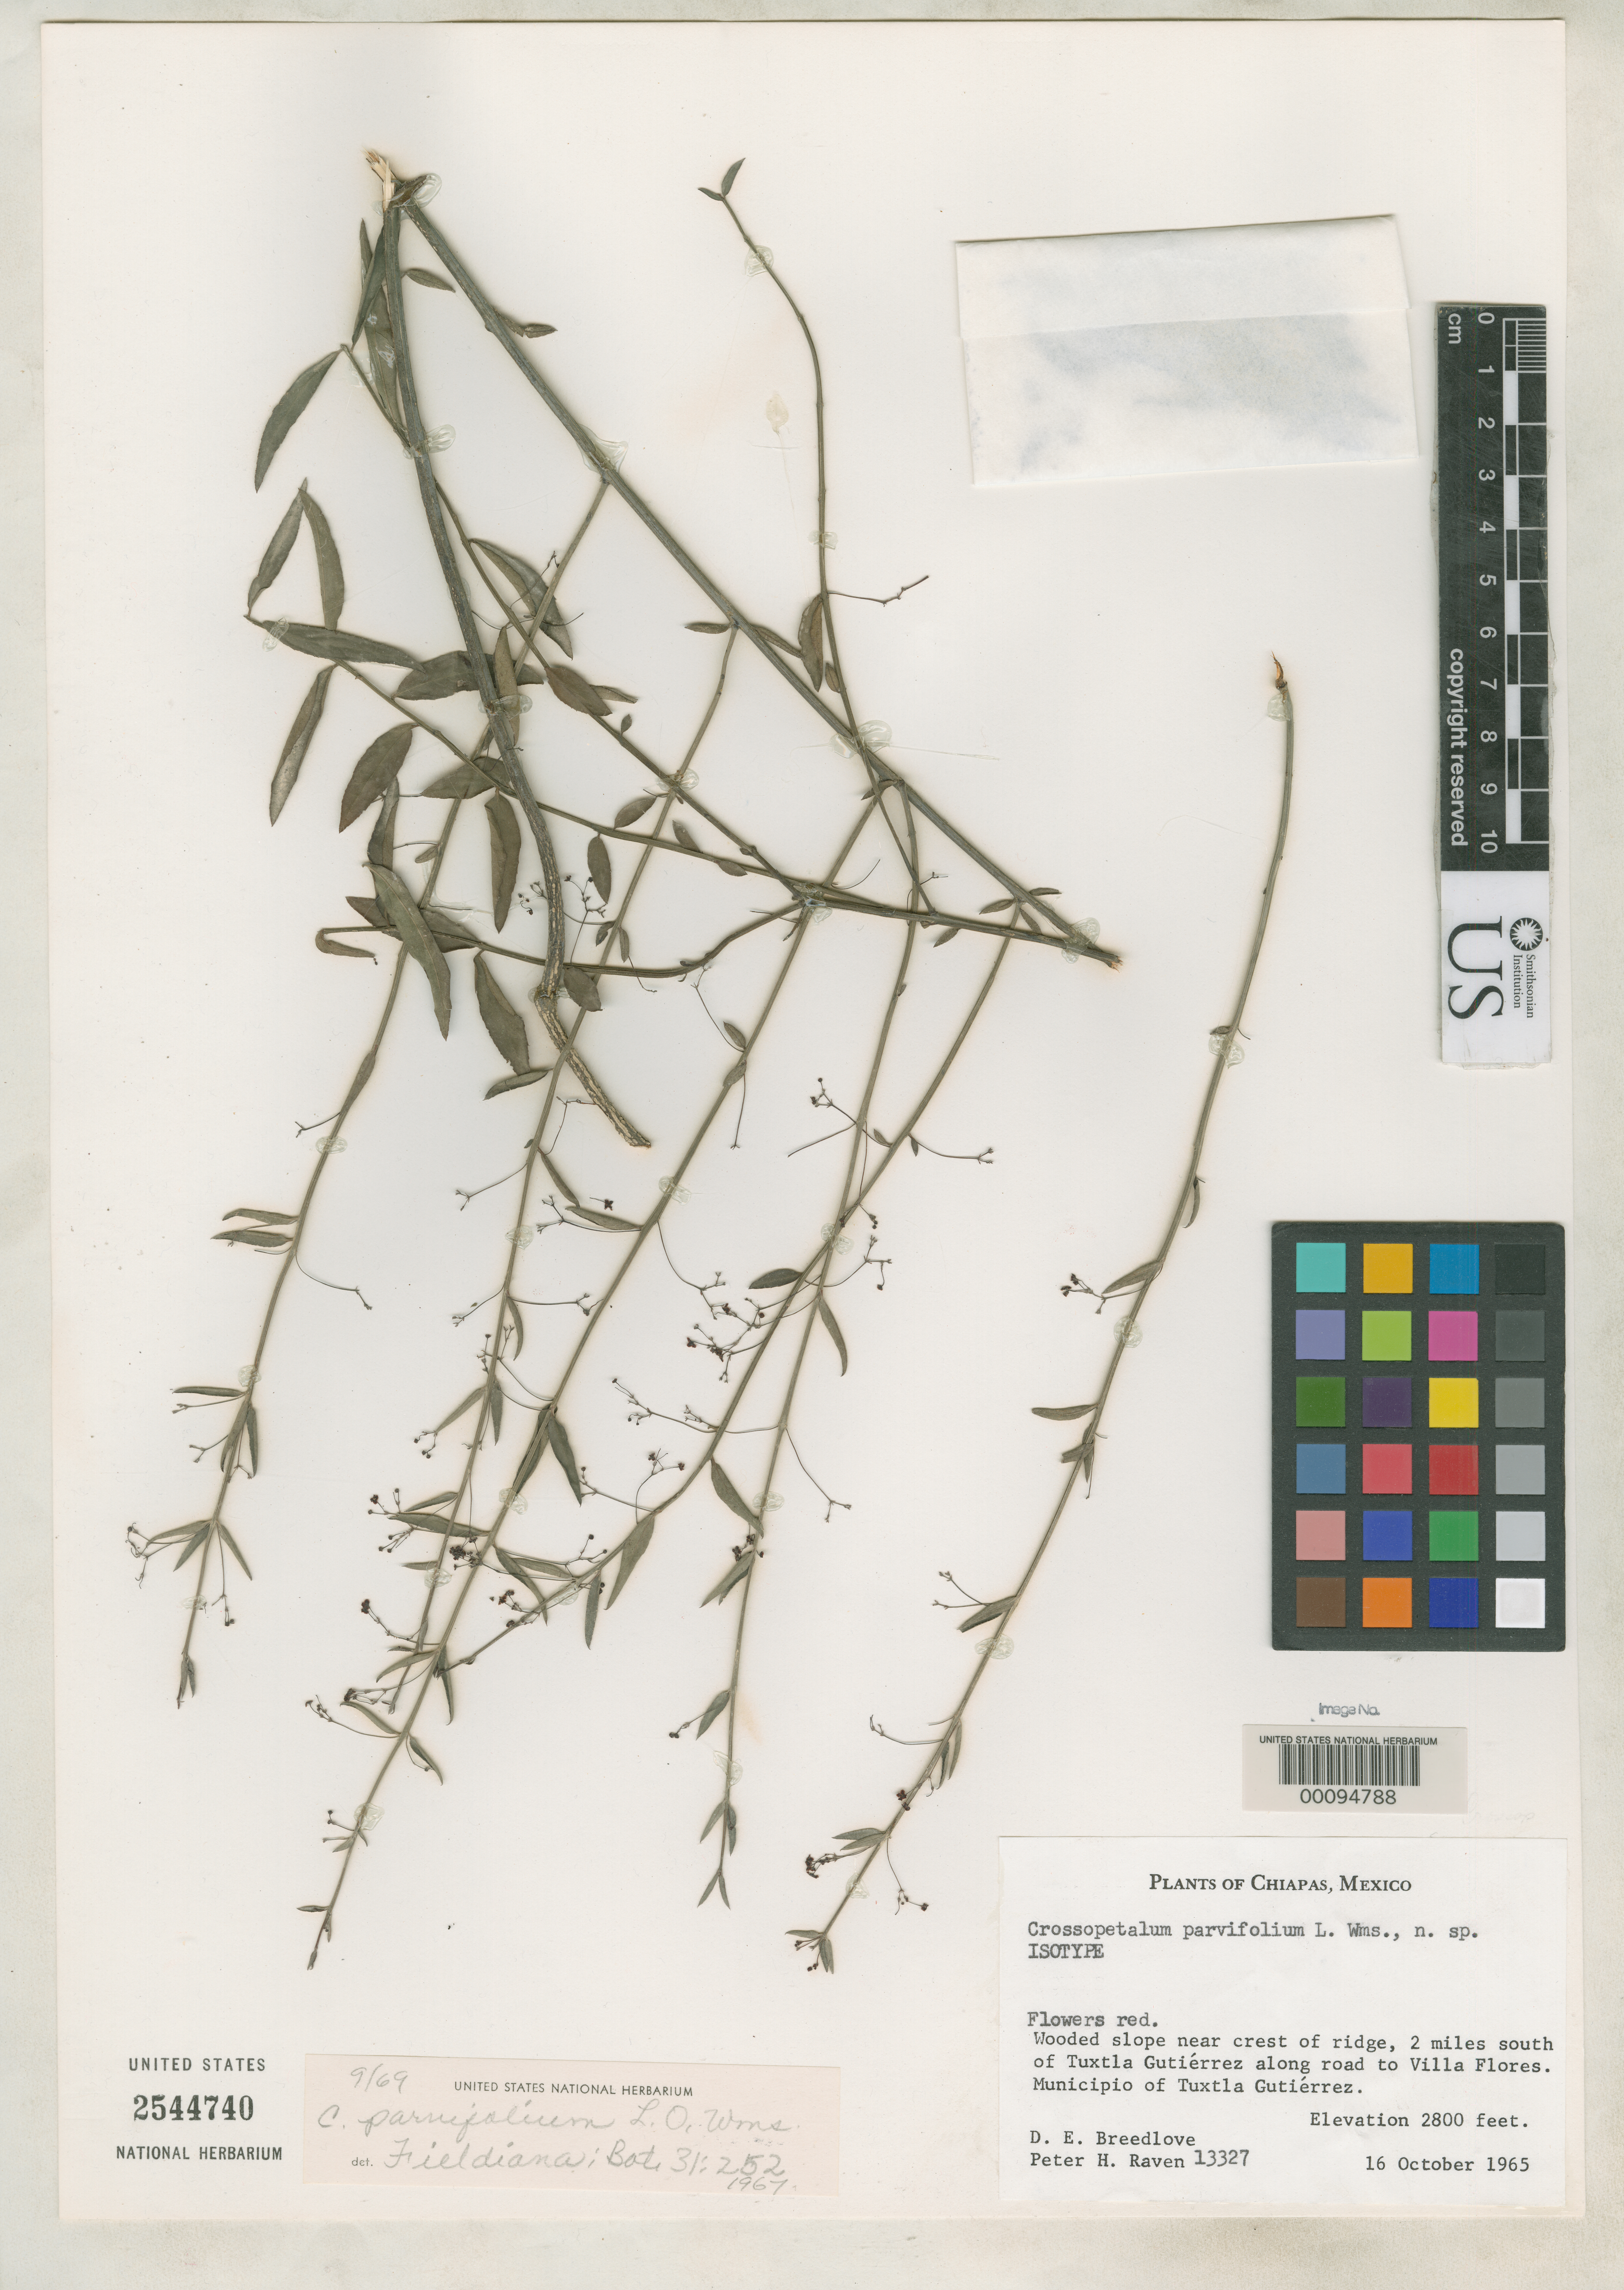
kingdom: Plantae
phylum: Tracheophyta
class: Magnoliopsida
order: Celastrales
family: Celastraceae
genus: Crossopetalum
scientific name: Crossopetalum parviflorum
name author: L.O. Williams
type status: Isotype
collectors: D. E. Breedlove & P. H. Raven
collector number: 13327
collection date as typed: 16 Oct 1965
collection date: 1965-10-16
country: Mexico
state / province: Chiapas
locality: Tuxtla Gutierrez.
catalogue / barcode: US 2544740